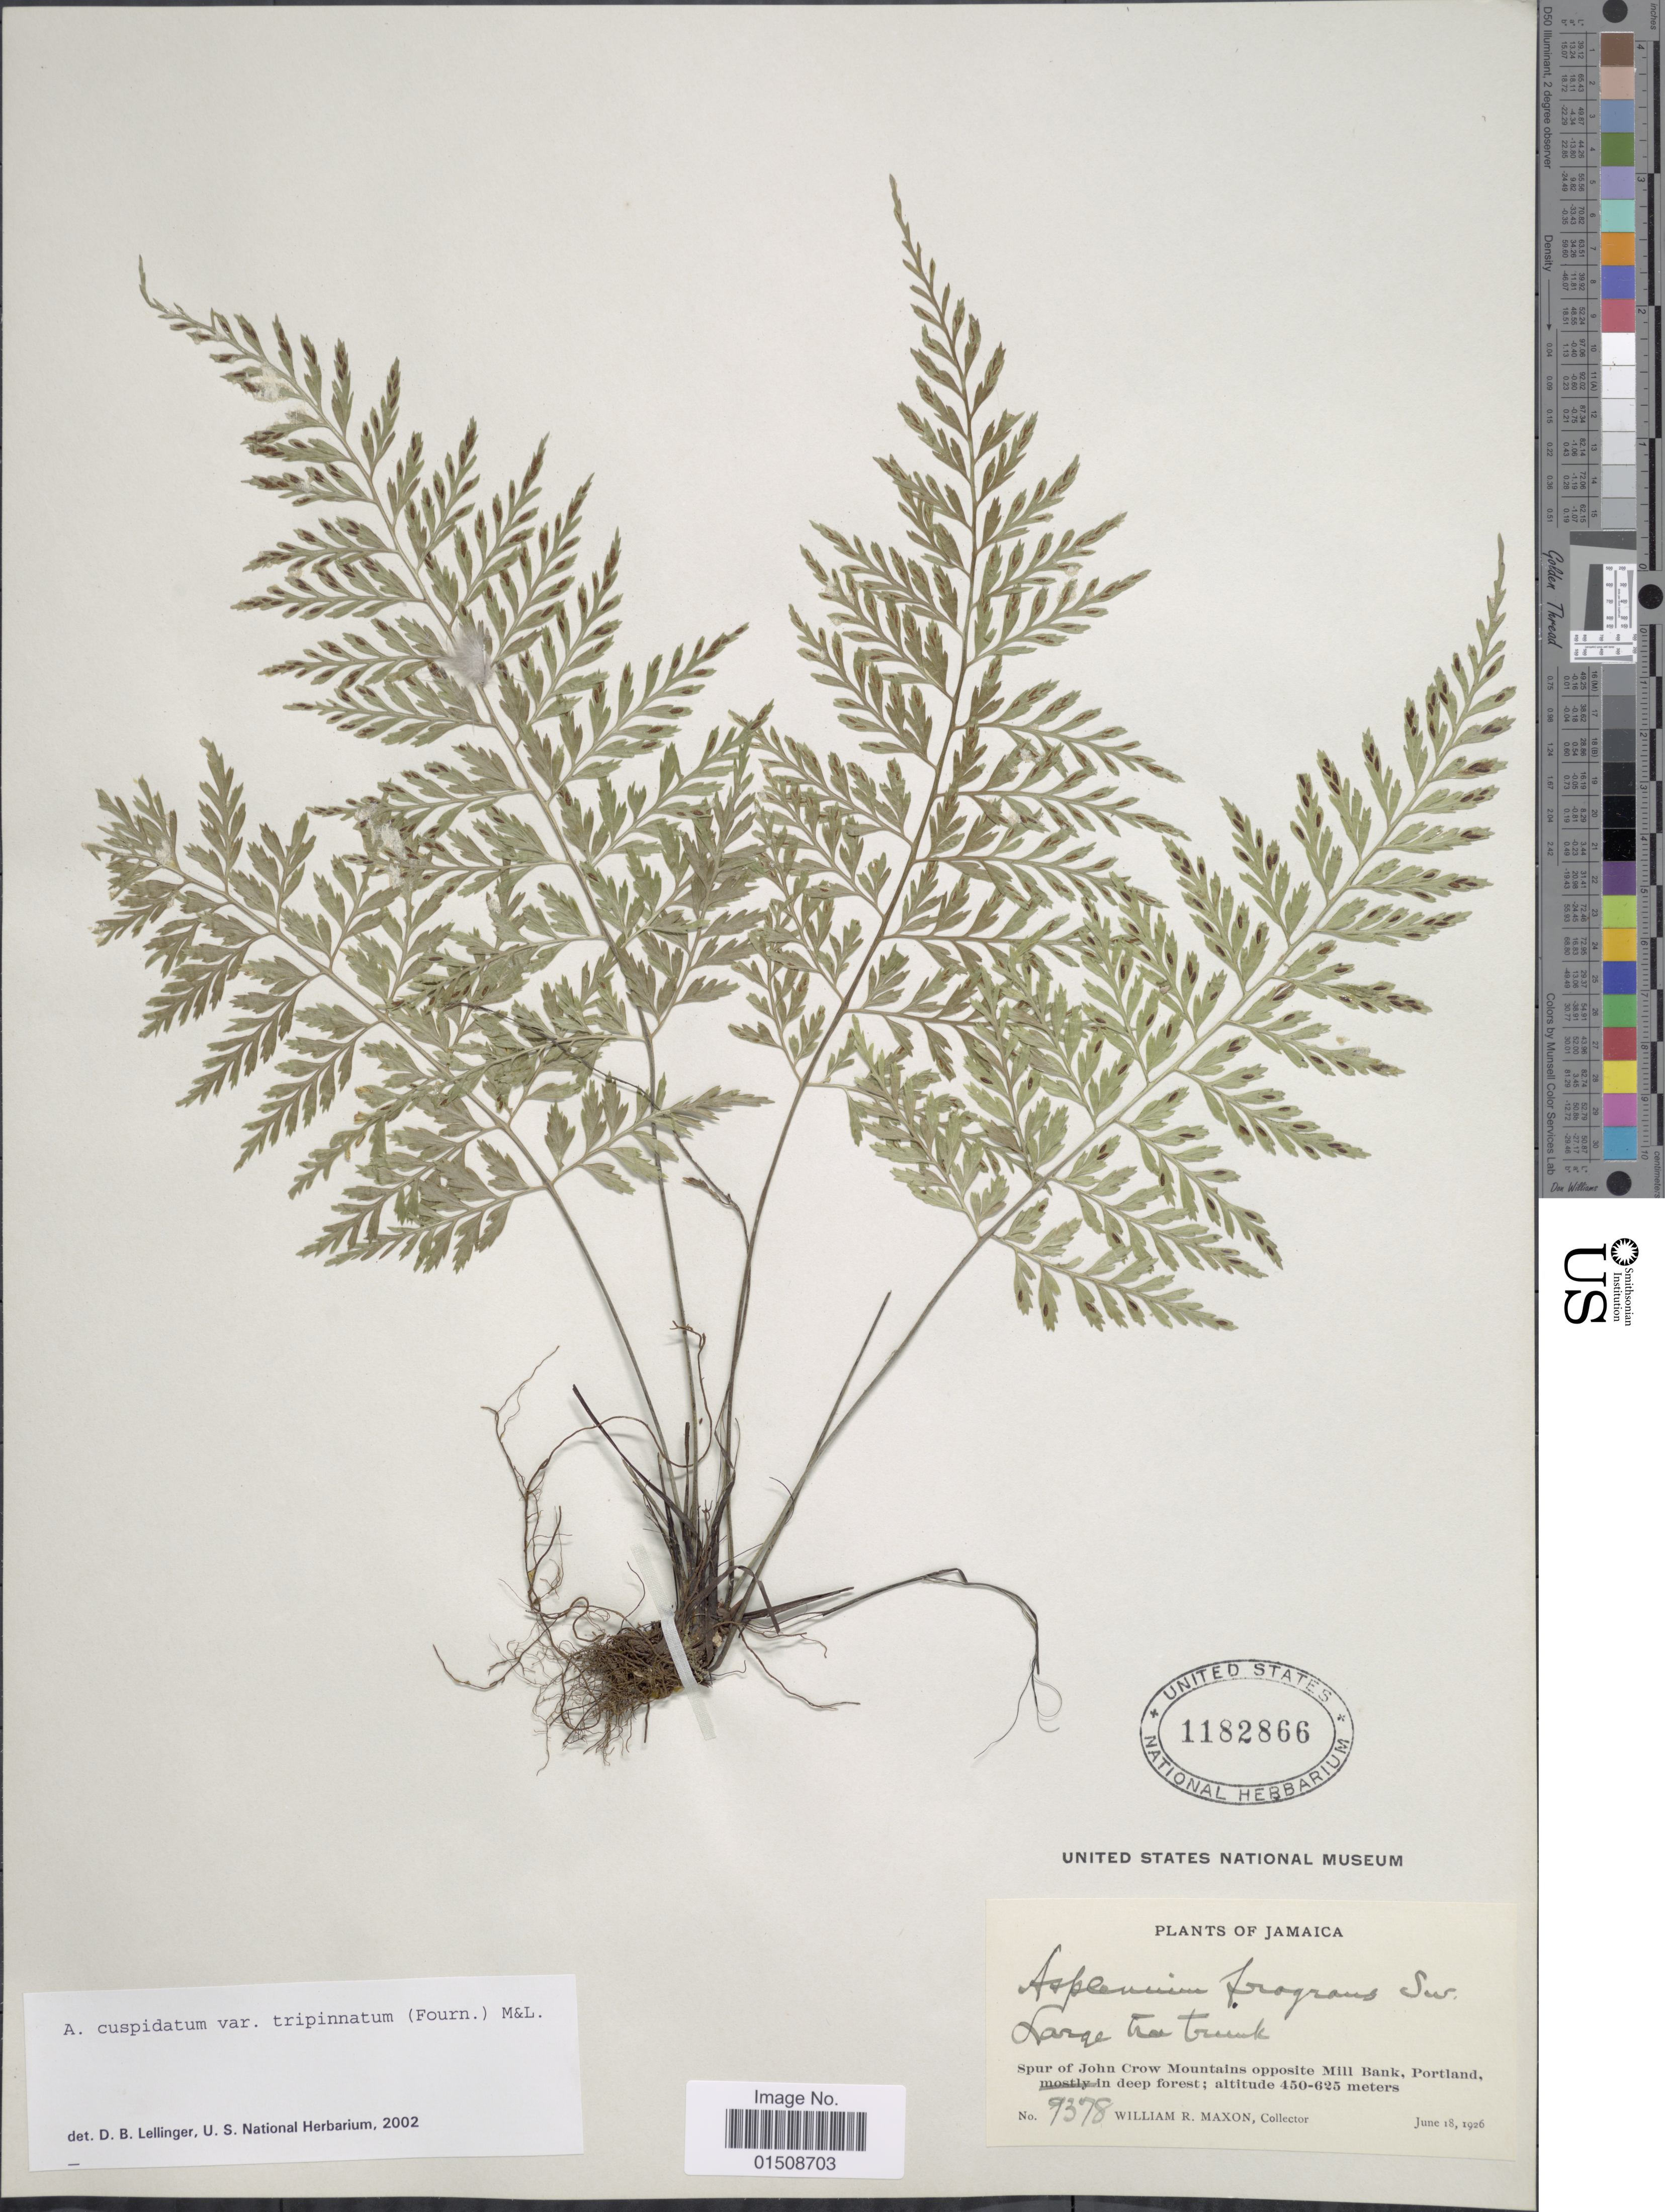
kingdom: Plantae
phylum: Tracheophyta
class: Polypodiopsida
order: Polypodiales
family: Aspleniaceae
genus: Asplenium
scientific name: Asplenium cuspidatum var. tripinnatum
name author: (E. Fourn.) C.V. Morton & Lellinger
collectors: W. R. Maxon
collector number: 9378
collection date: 1926-06-18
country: Jamaica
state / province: Portland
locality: Spur of John Crow Mountains opposite Mill Bank, Portland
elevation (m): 450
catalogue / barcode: US 1182866